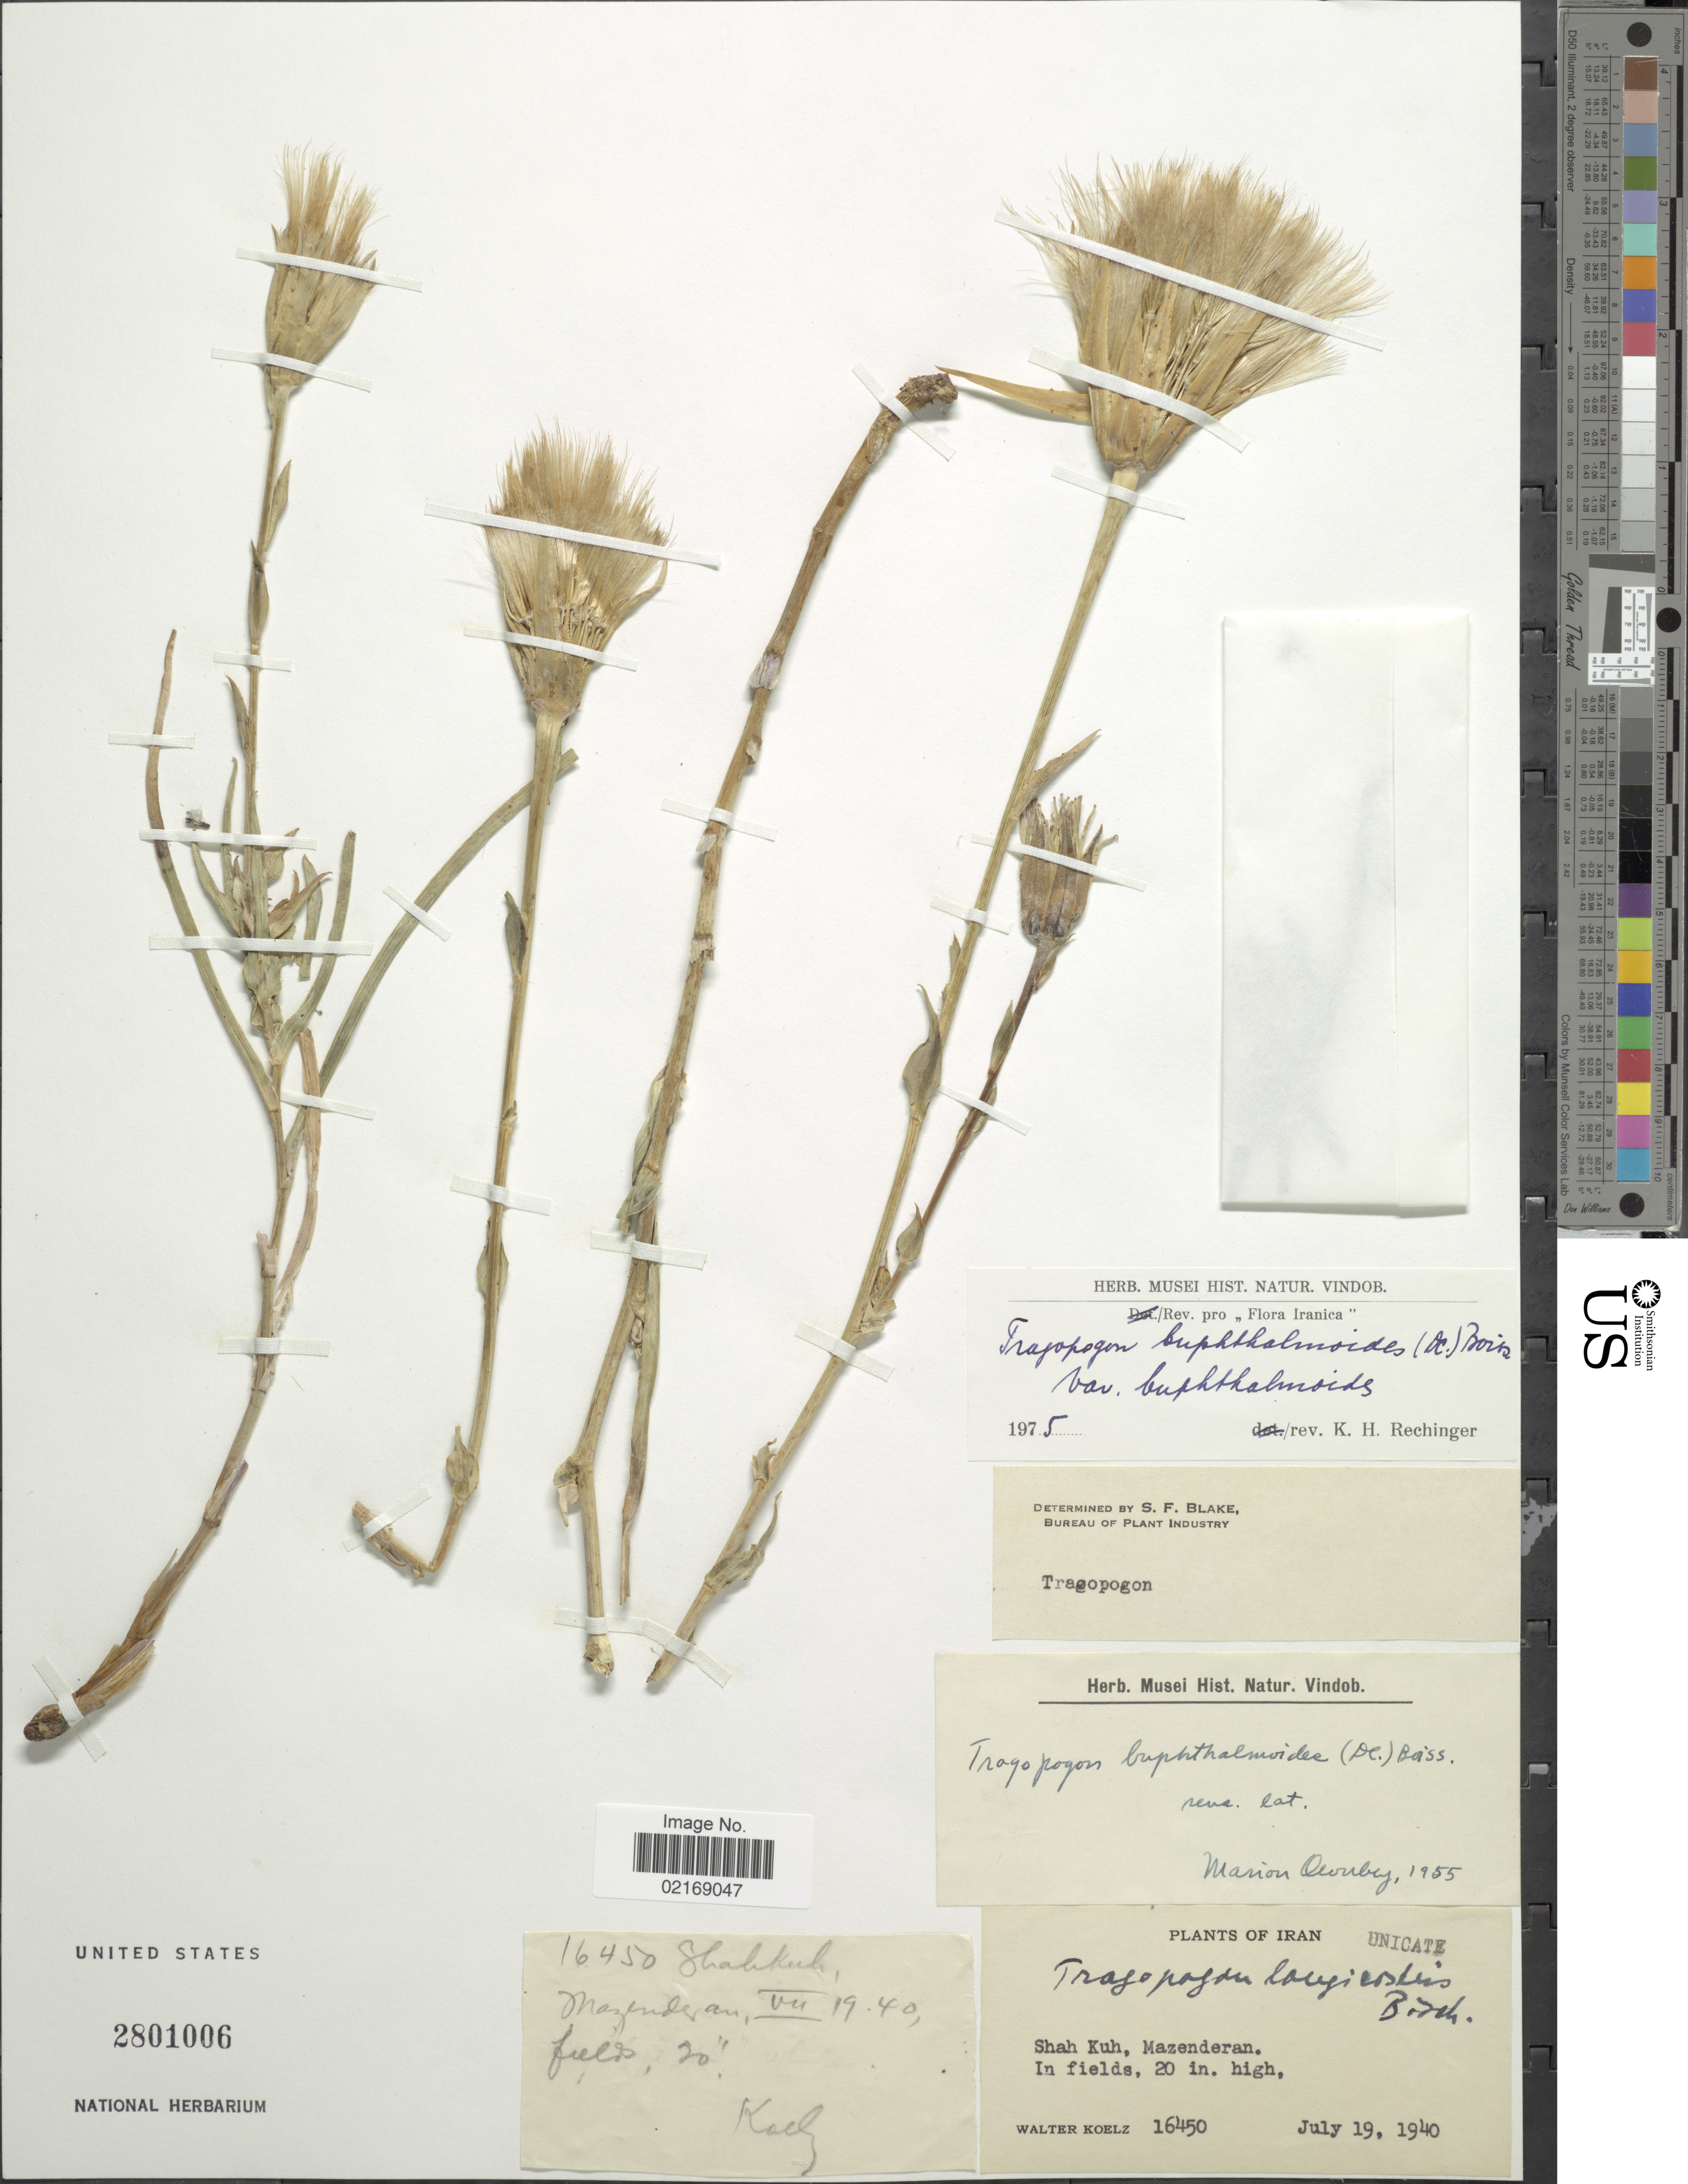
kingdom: Plantae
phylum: Tracheophyta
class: Magnoliopsida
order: Asterales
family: Asteraceae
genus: Tragopogon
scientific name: Tragopogon buphthalmoides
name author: (DC.) Boiss.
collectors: W. N. Koelz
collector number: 16450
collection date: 1940-07-19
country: Iran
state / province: Mazandaran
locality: Shah Kuh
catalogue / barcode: US 2801006